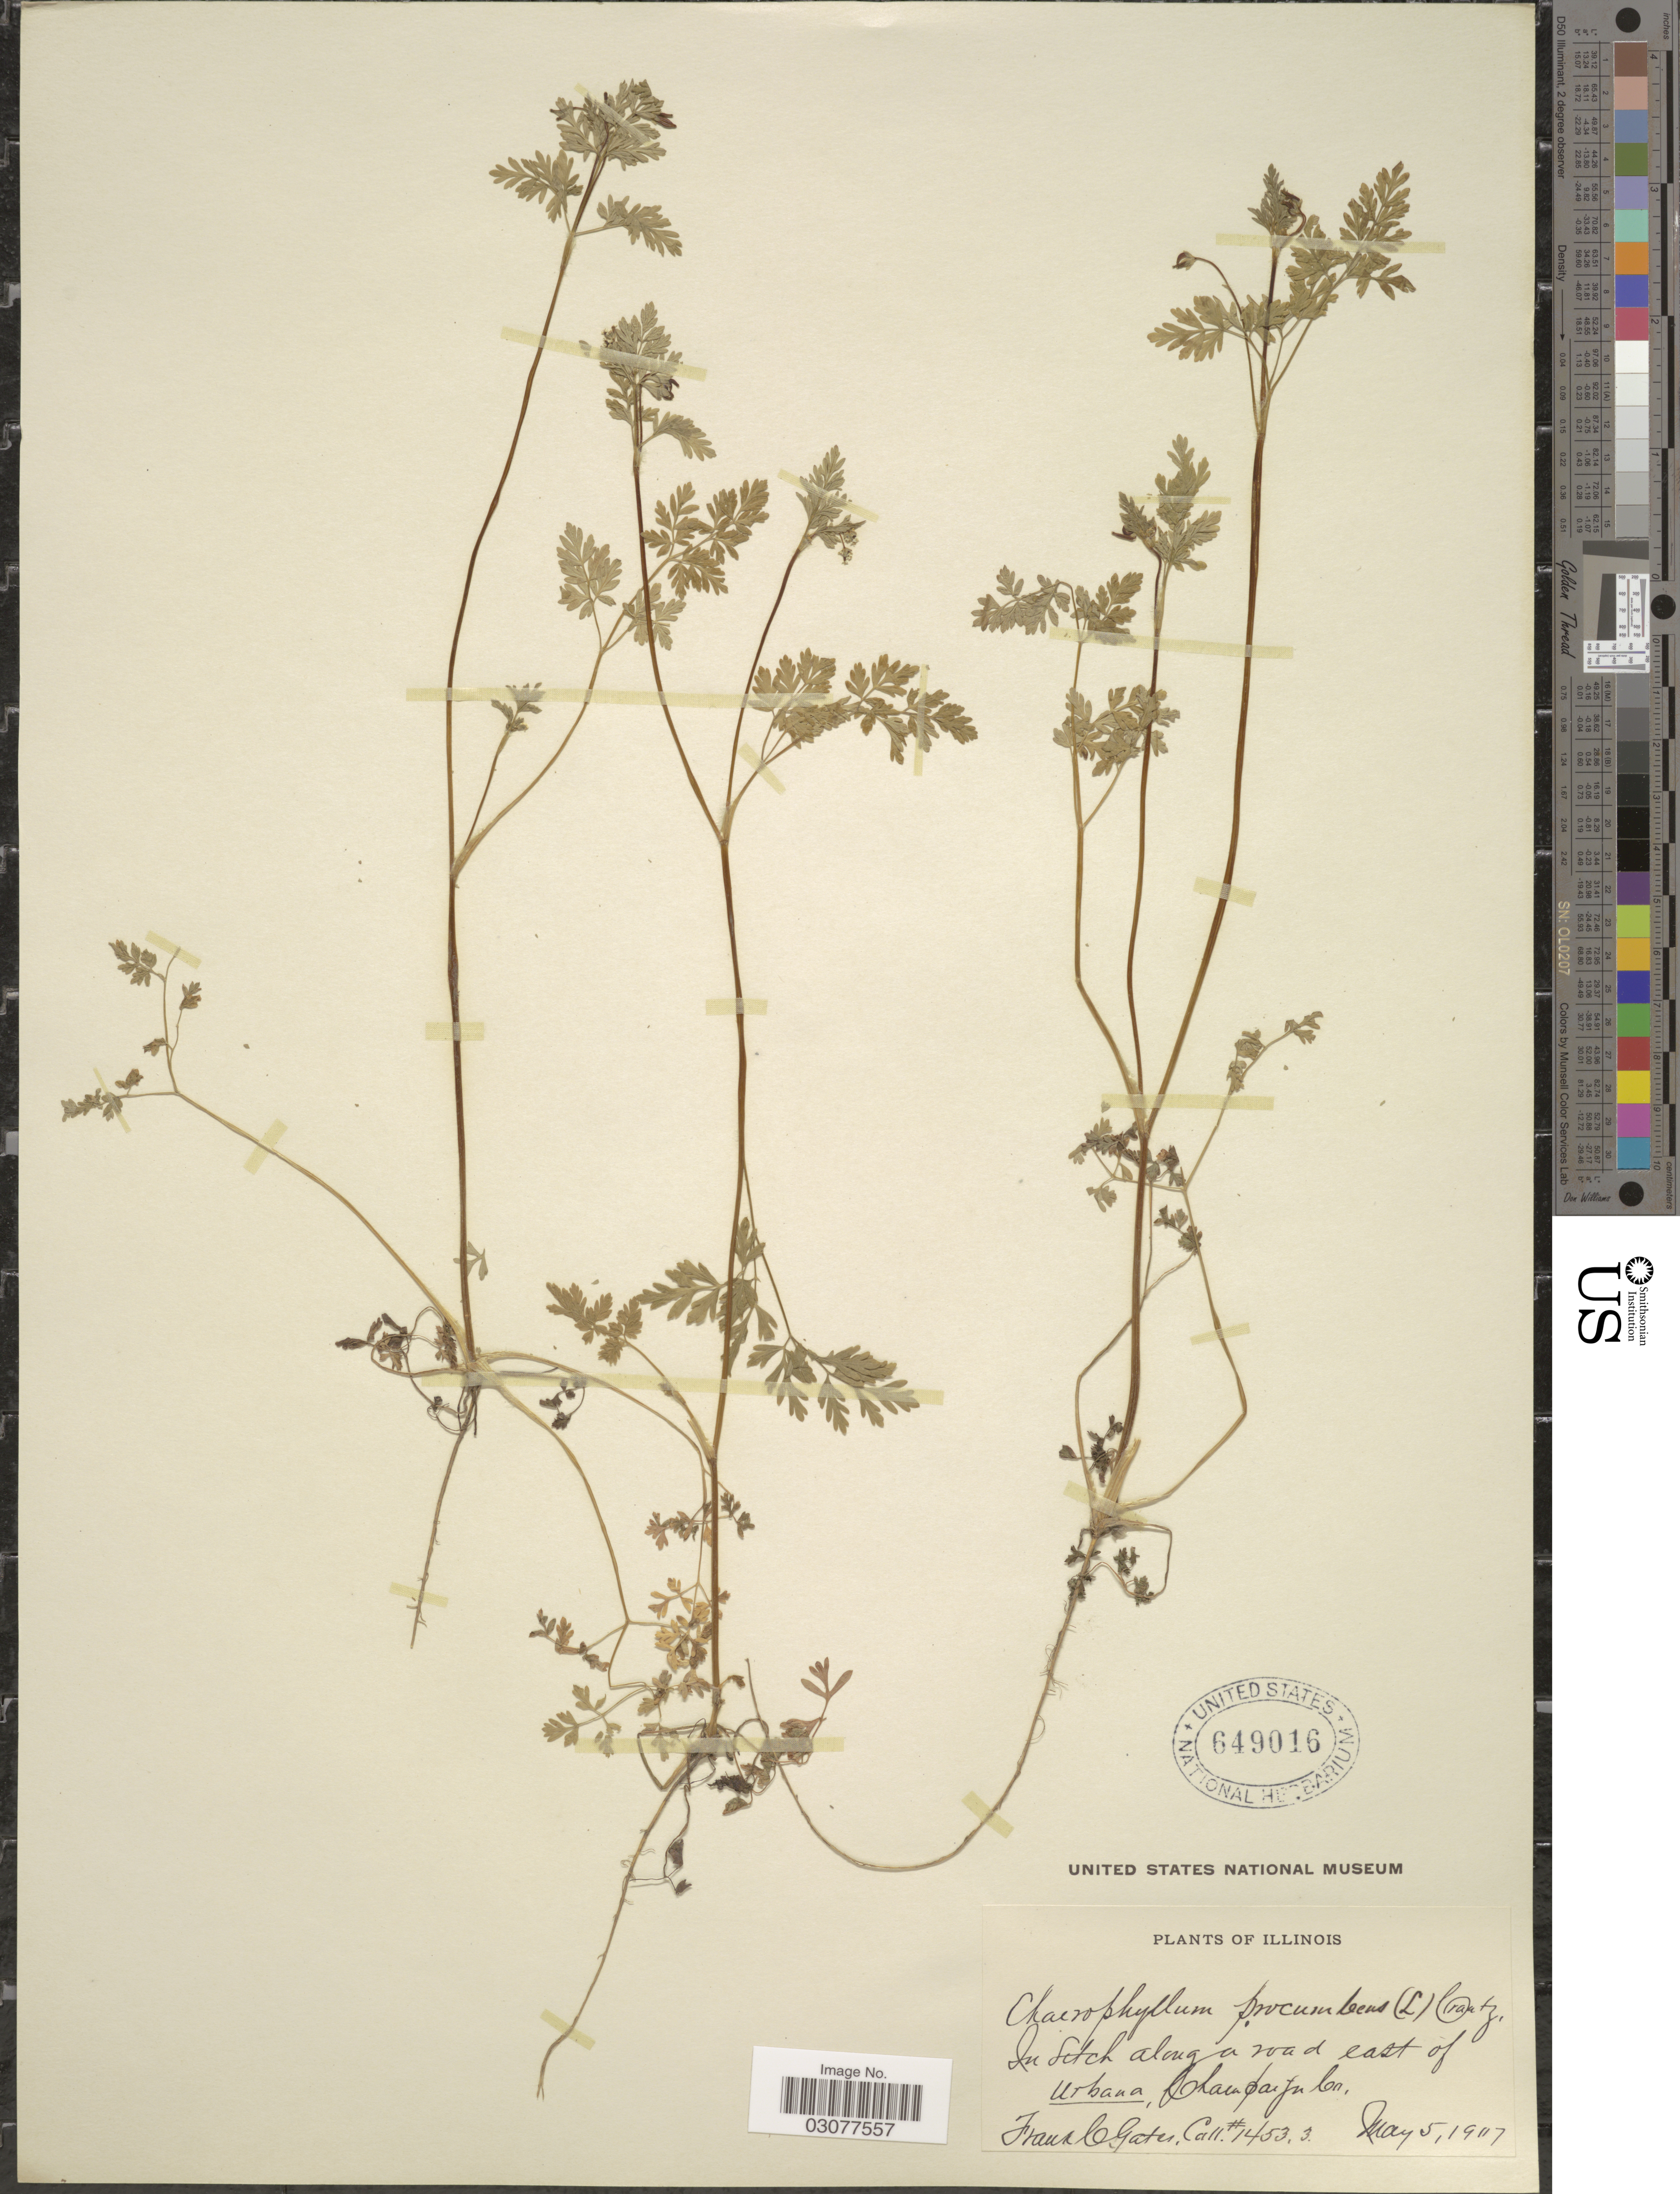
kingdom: Plantae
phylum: Tracheophyta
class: Magnoliopsida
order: Apiales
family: Apiaceae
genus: Chaerophyllum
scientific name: Chaerophyllum procumbens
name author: (L.) Crantz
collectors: F. C. Gates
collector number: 14533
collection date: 1907-05-05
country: United States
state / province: Illinois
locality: In ditch along a road east of Urbana, Champaign Co.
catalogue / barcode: US 649016